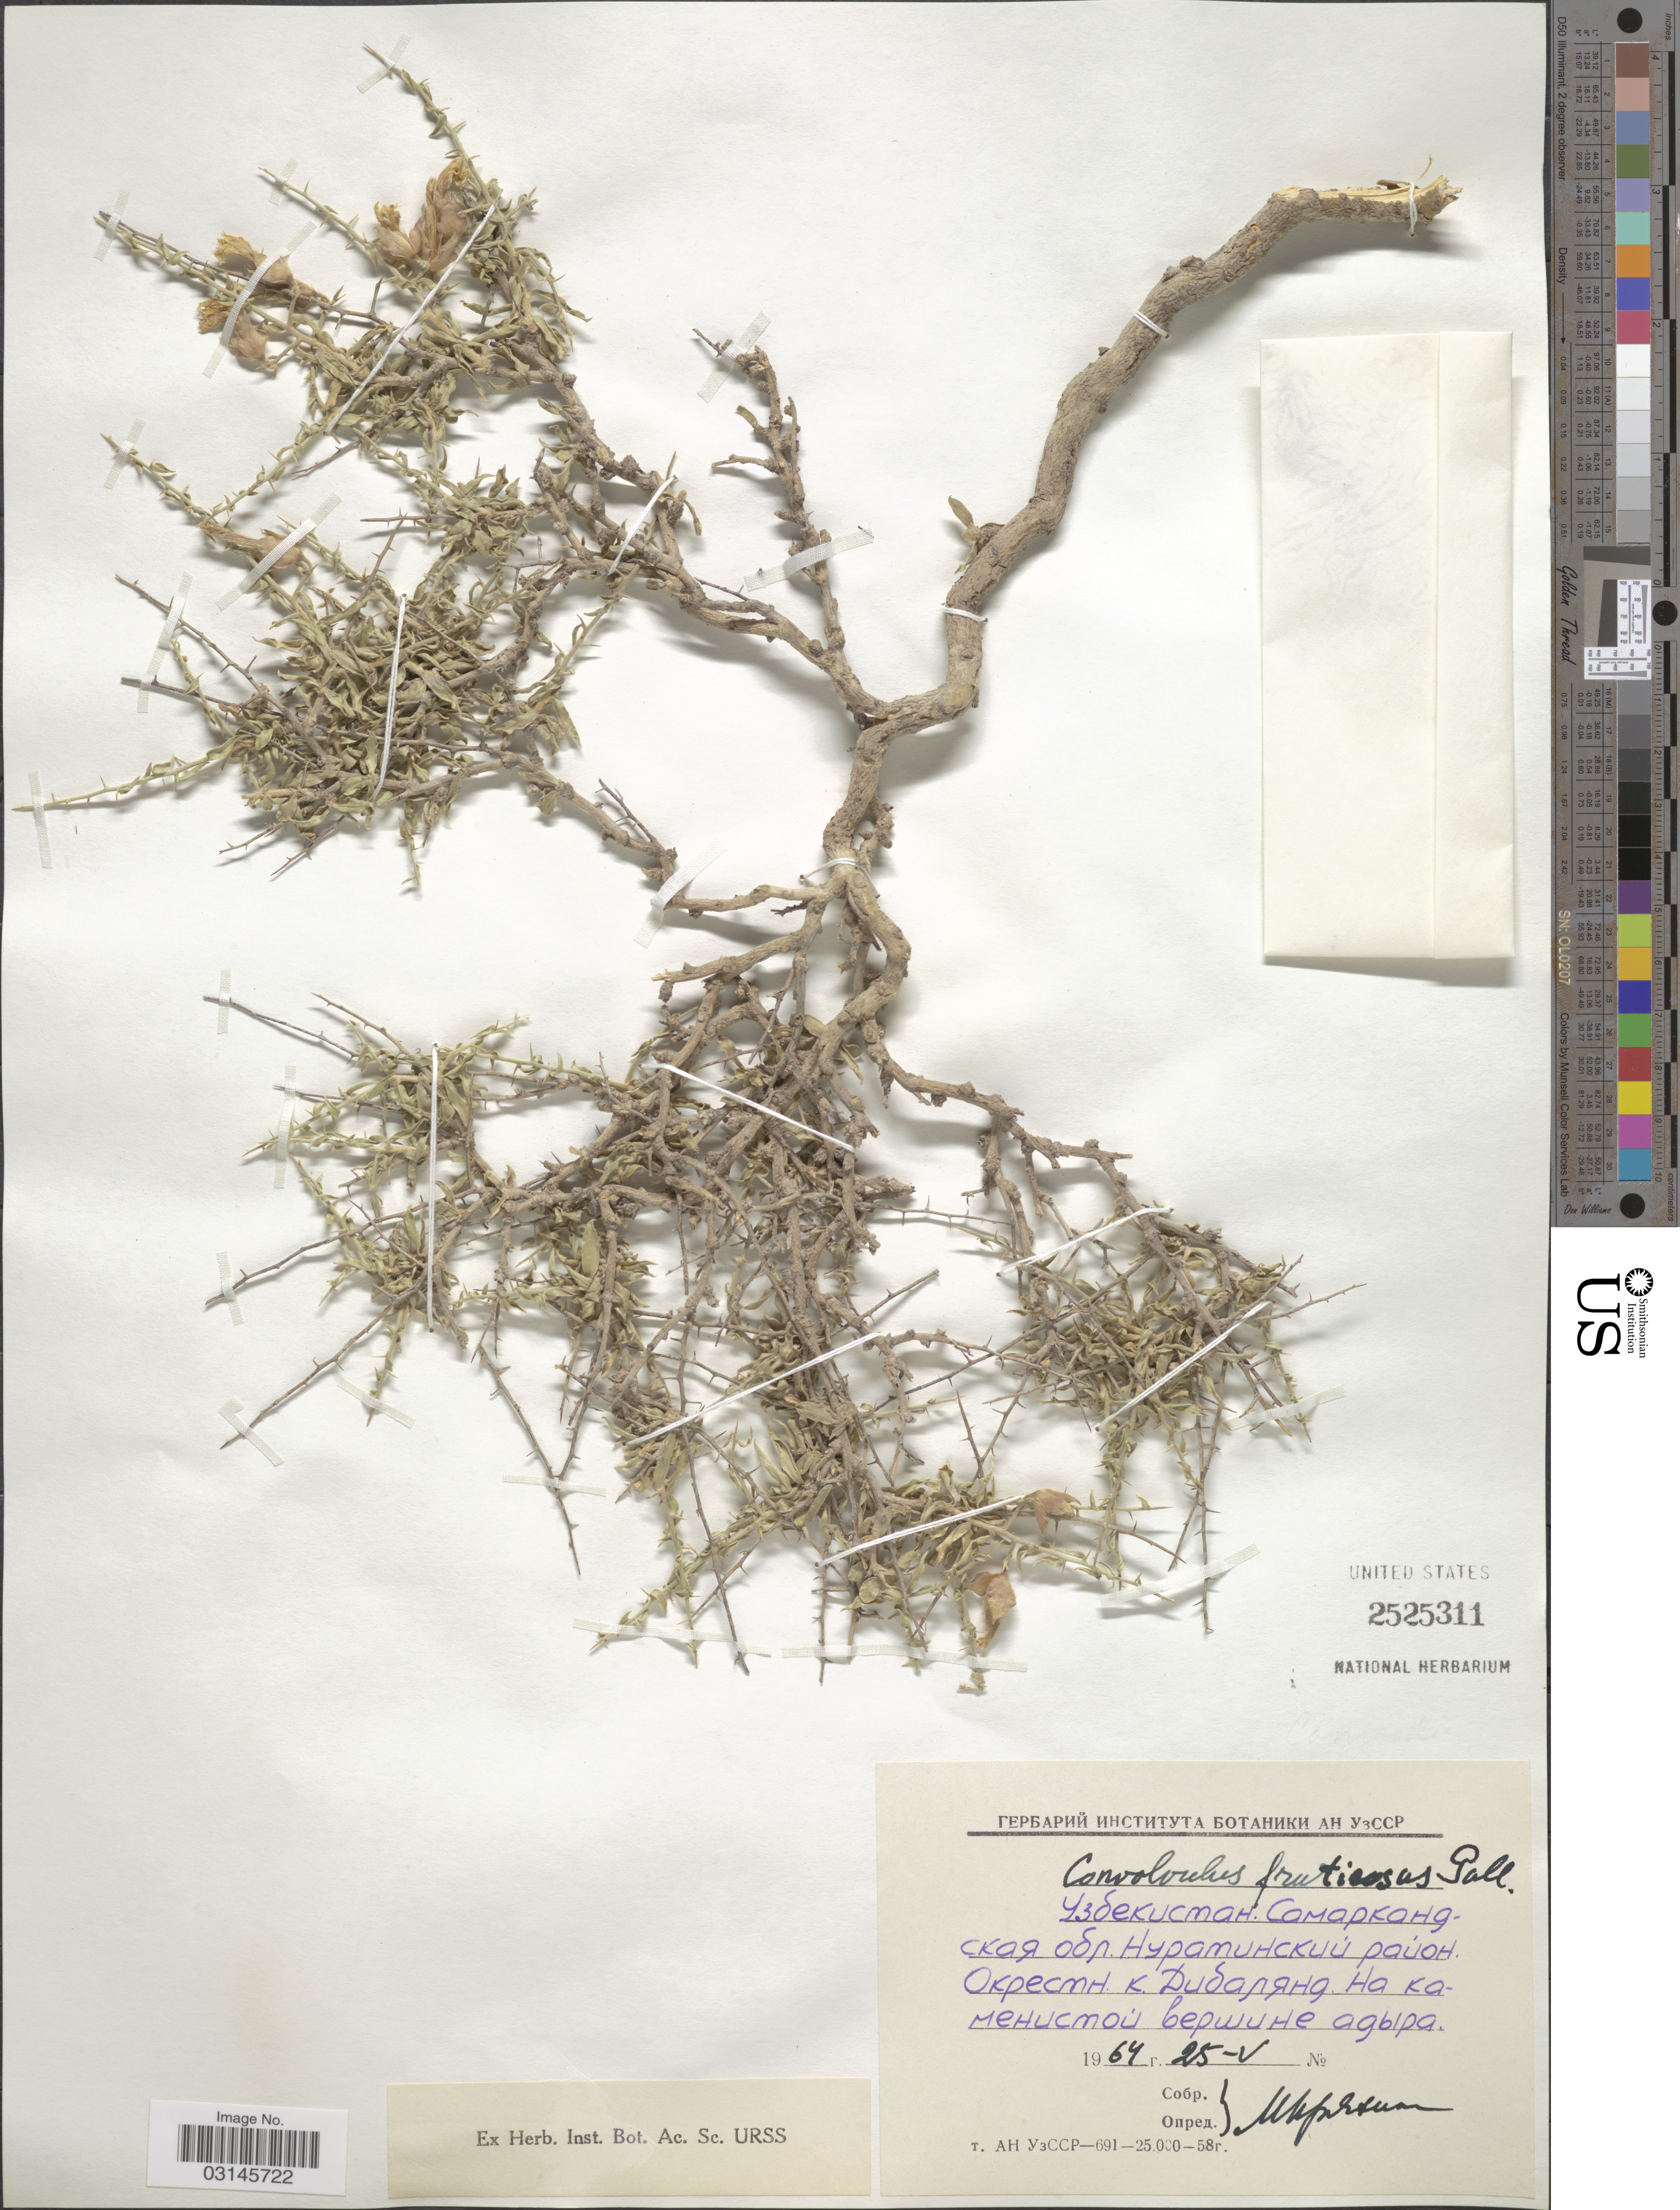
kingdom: Plantae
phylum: Tracheophyta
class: Magnoliopsida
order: Solanales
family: Convolvulaceae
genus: Convolvulus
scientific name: Convolvulus fruticosus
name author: Pall.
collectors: M. Pryakhin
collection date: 1964-05-25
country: Uzbekistan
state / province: Samarqand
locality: Nurota tumani.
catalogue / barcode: US 2525311